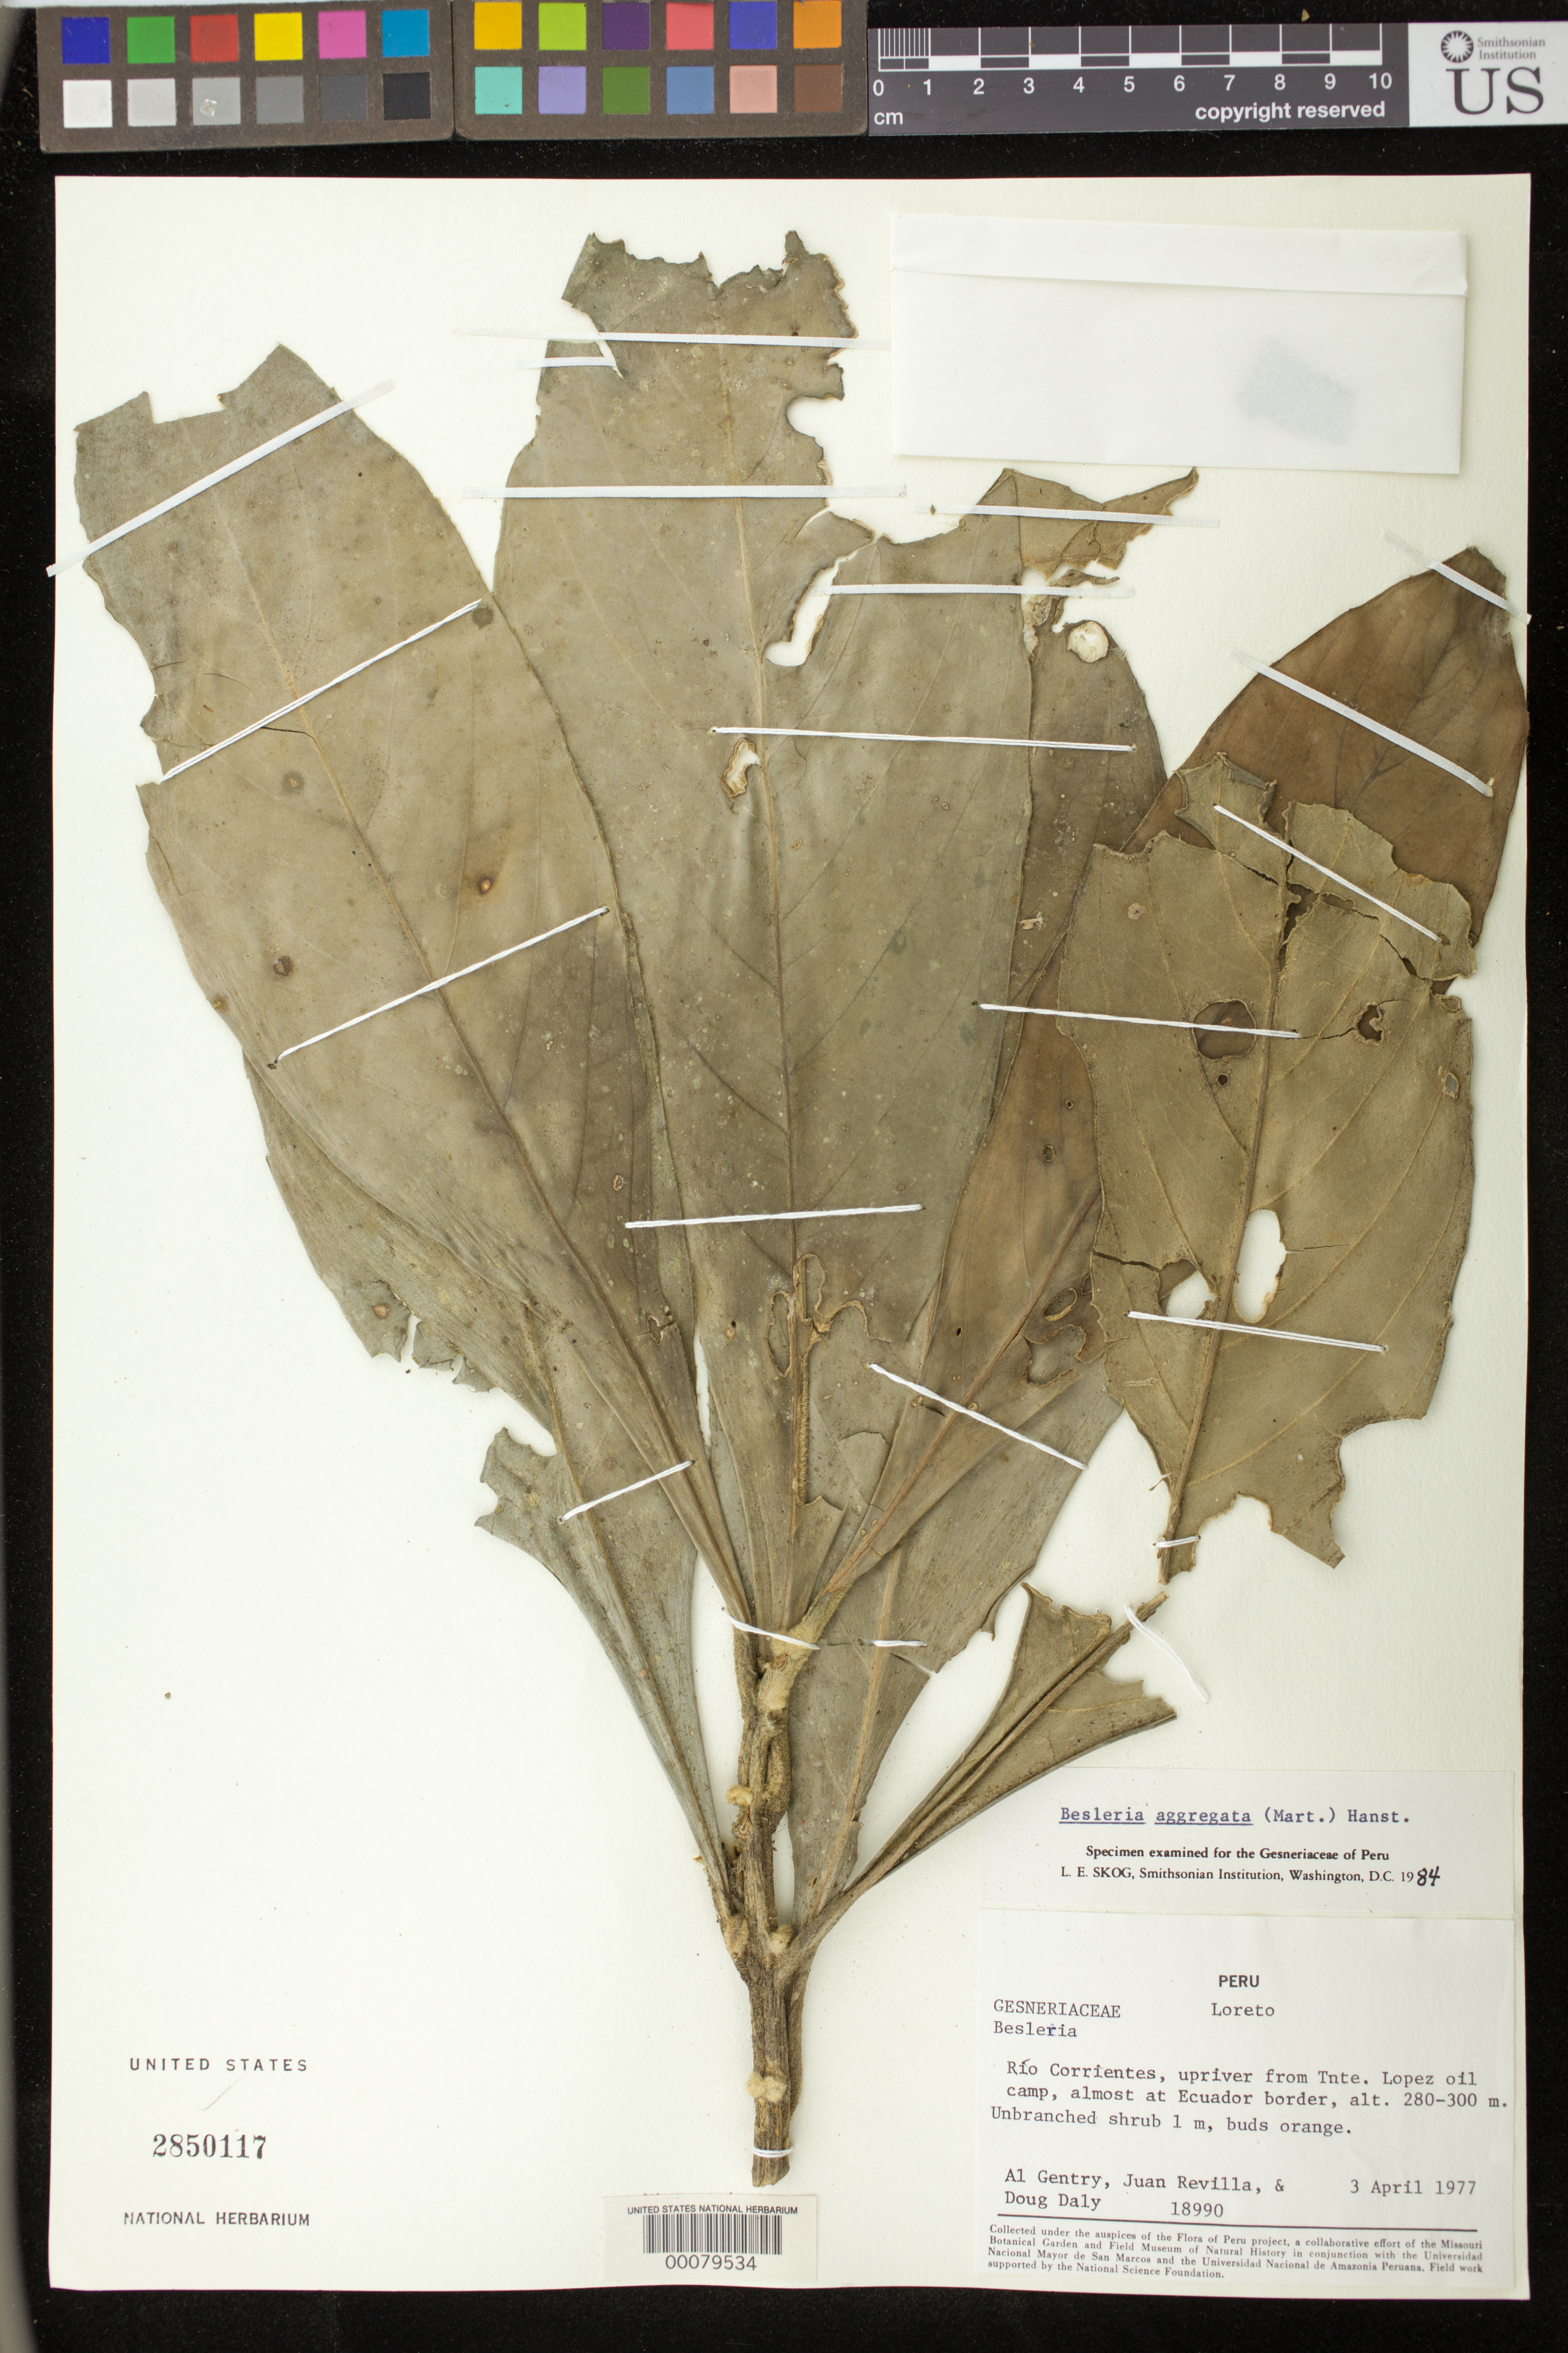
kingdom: Plantae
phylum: Tracheophyta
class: Magnoliopsida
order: Lamiales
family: Gesneriaceae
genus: Besleria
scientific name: Besleria aggregata var. aggregata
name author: (Mart.) Hanst.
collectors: A. H. Gentry & et al.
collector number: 18990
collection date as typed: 03 Apr 1977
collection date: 1977-04-03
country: Peru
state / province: Loreto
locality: Rio Corrientes, upriver from tte Lopez oil camp, almost at Ecuador border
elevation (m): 280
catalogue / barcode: US 2850117